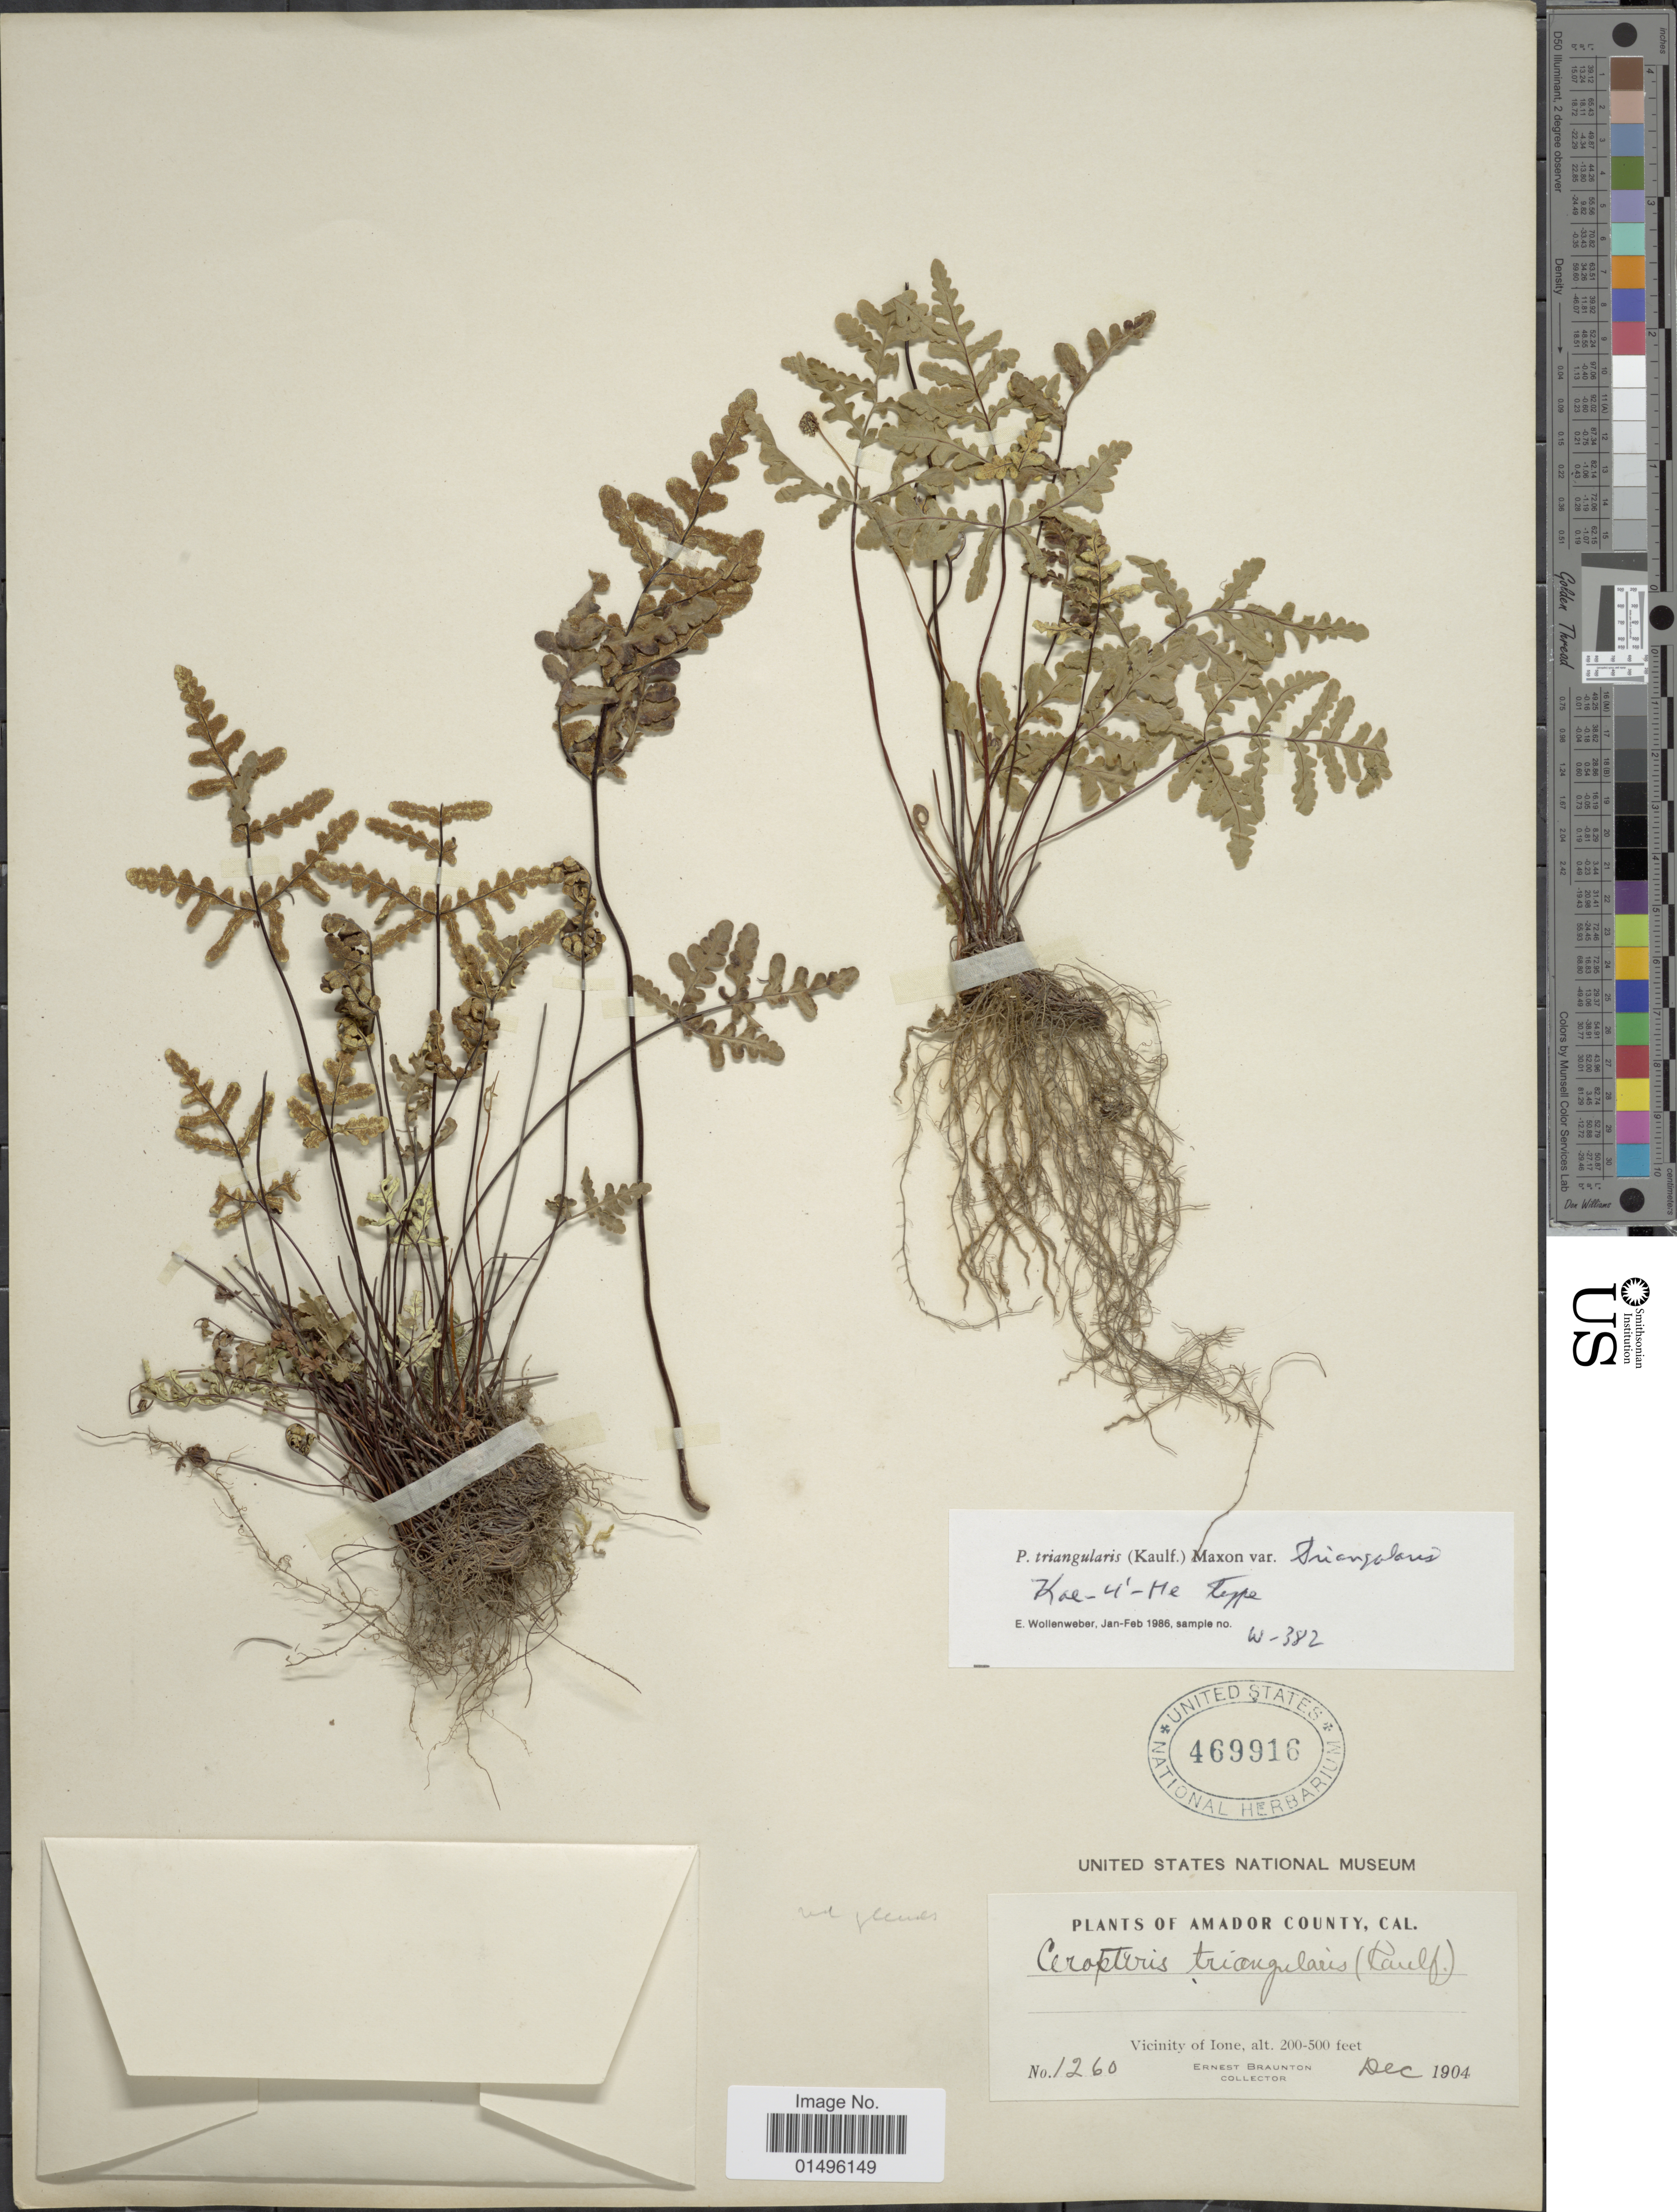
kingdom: Plantae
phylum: Tracheophyta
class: Polypodiopsida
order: Polypodiales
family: Pteridaceae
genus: Pentagramma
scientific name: Pentagramma triangularis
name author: (Kaulf.) Yatsk. et al.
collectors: E. Braunton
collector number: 1260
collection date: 1904-12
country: United States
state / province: California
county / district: Amador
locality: California, Amador County, Vicinity of Ione.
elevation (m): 61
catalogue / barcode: US 469916